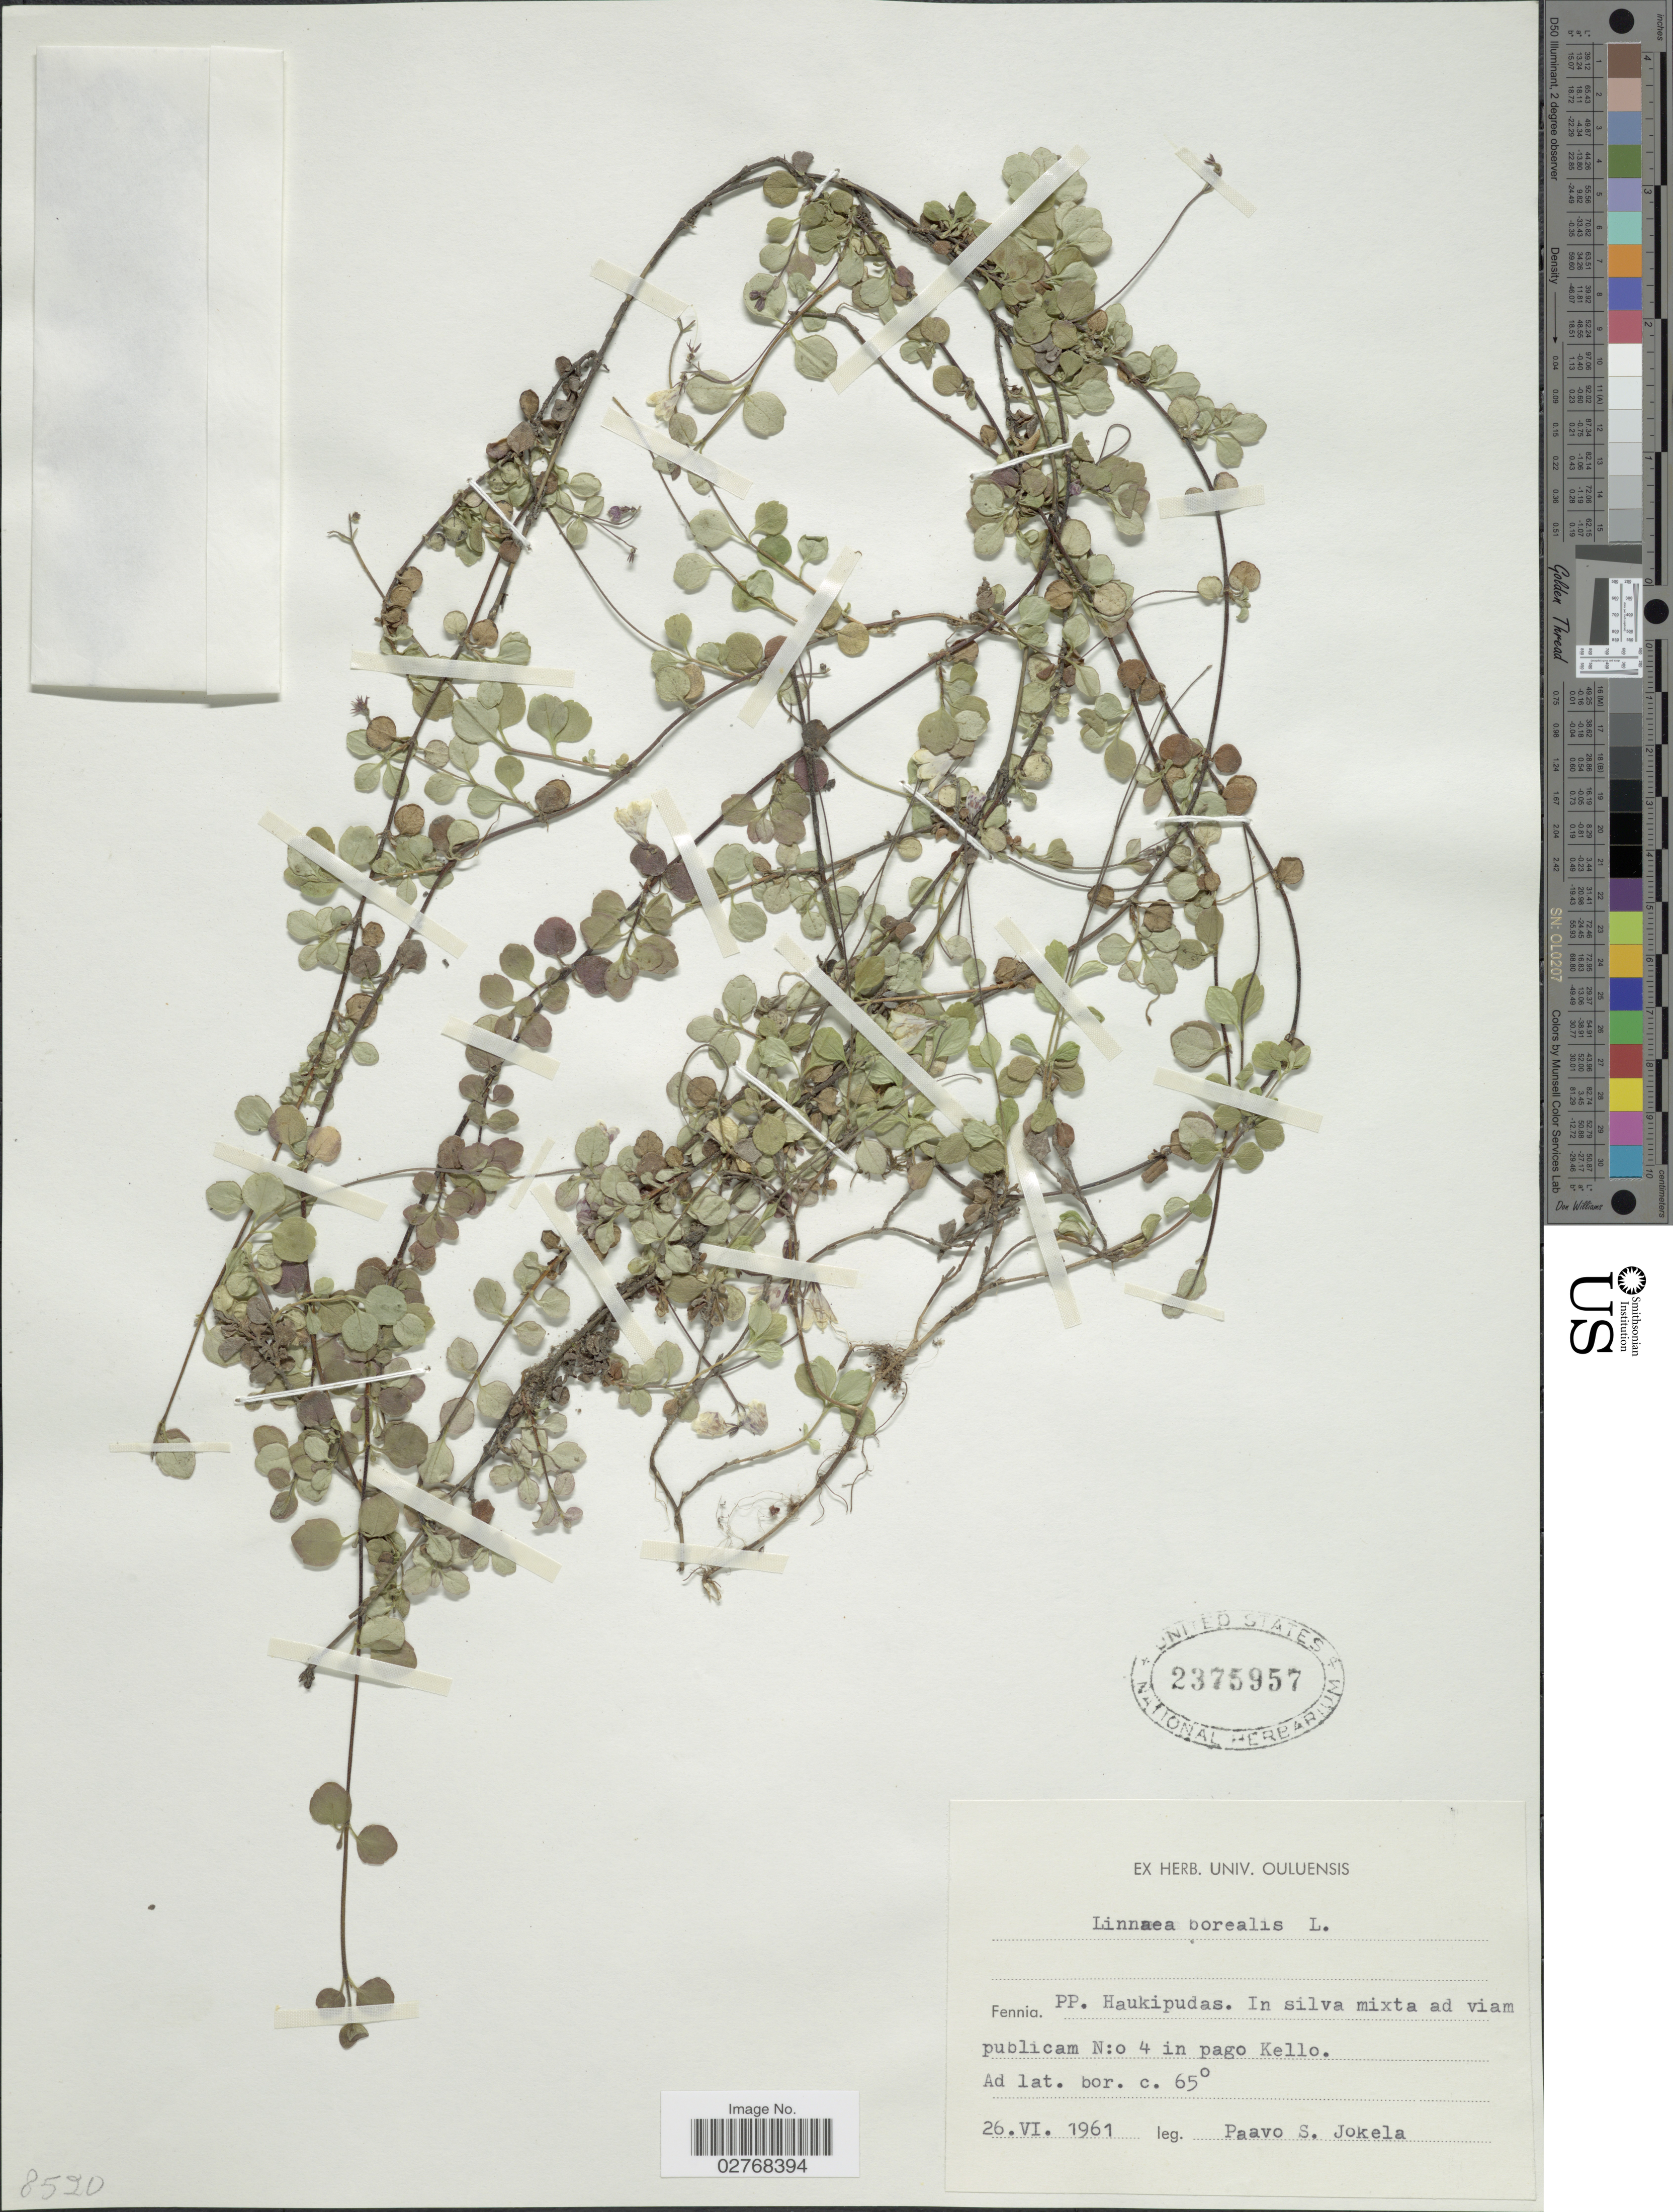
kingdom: Plantae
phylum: Tracheophyta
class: Magnoliopsida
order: Dipsacales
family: Caprifoliaceae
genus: Linnaea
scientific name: Linnaea borealis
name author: L.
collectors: P. Jokela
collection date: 1961-06-26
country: Finland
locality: Pp. Haukipudas. In silva mixta ad viam publicam N: 0 4 in pago Kello.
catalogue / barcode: US 2375957